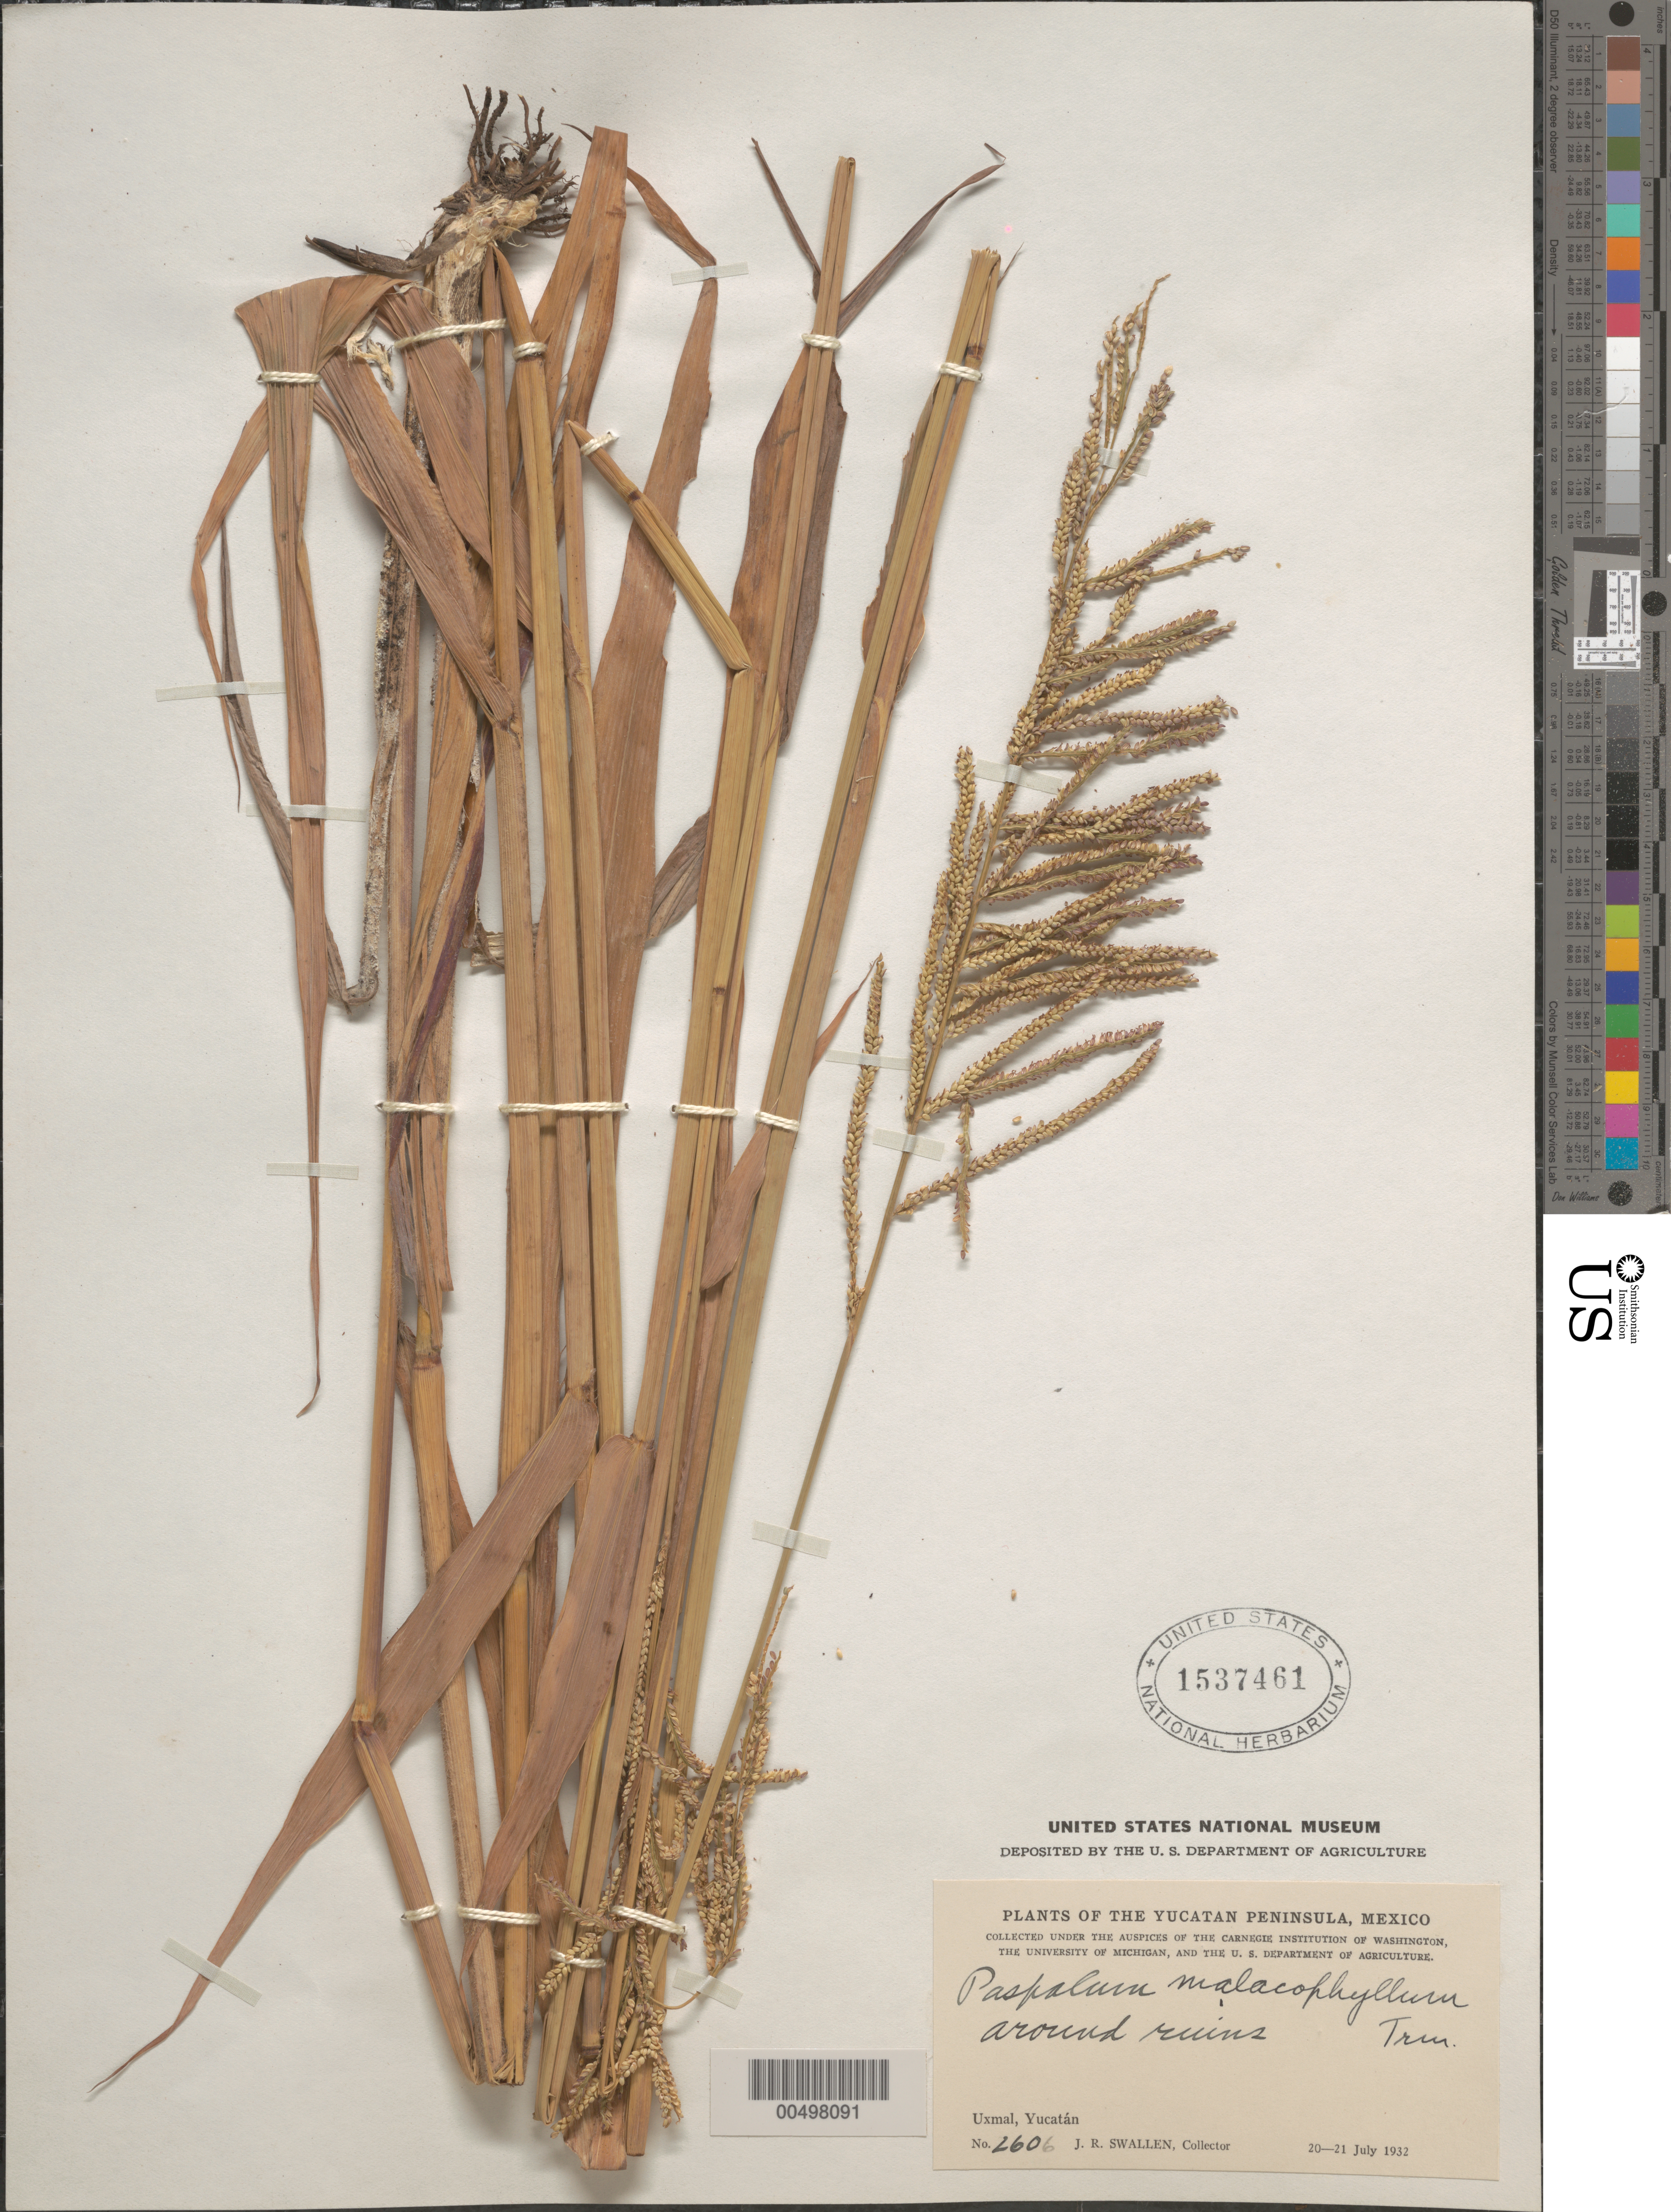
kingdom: Plantae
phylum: Tracheophyta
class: Liliopsida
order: Poales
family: Poaceae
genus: Paspalum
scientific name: Paspalum malacophyllum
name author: Trin.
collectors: J. R. Swallen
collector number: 2606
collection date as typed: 20 Jul 1932 to 21 Jul 1932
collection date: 1932-07-20/1932-07-21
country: Mexico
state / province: Yucatan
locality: Yucatan Peninsula, Uxmal, around ruins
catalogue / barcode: US 1537461